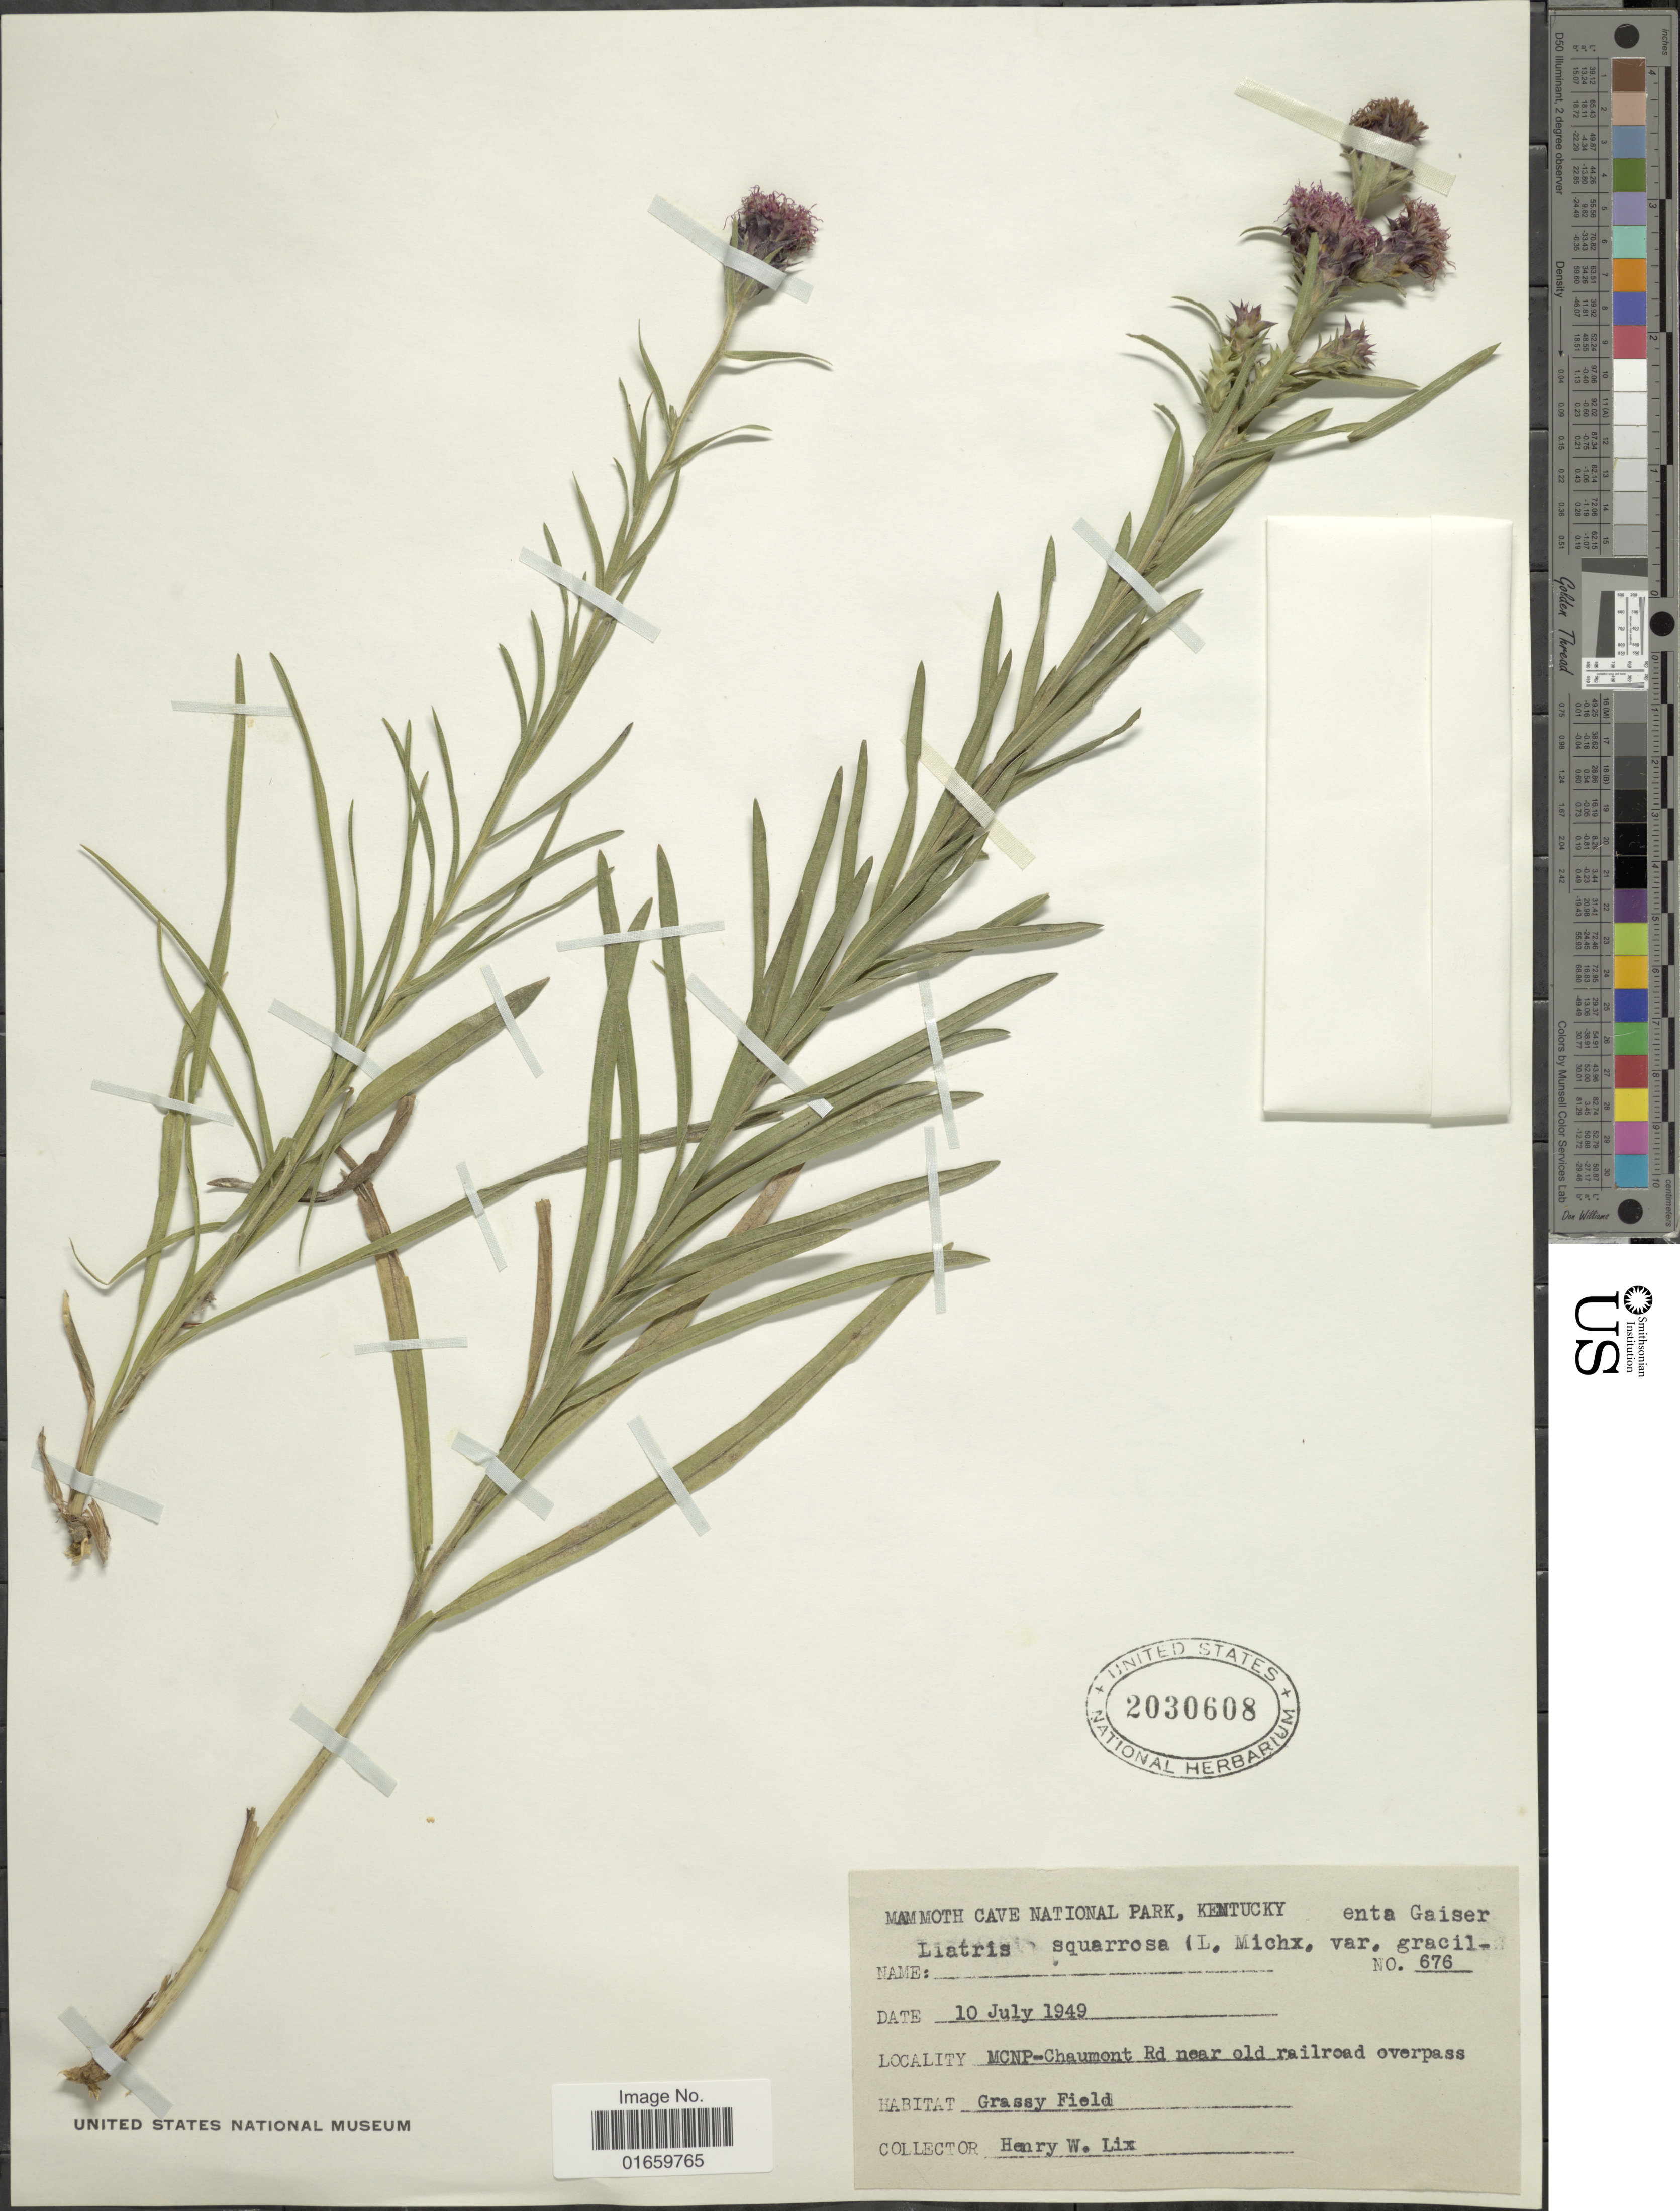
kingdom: Plantae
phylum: Tracheophyta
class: Magnoliopsida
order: Asterales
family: Asteraceae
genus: Liatris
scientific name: Liatris squarrosa var. gracilenta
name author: Gaiser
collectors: H. W. Lix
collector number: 676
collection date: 1949-07-10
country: United States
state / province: Kentucky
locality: MCNP-Chaumont Rd near old railroad overpass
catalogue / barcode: US 2030608